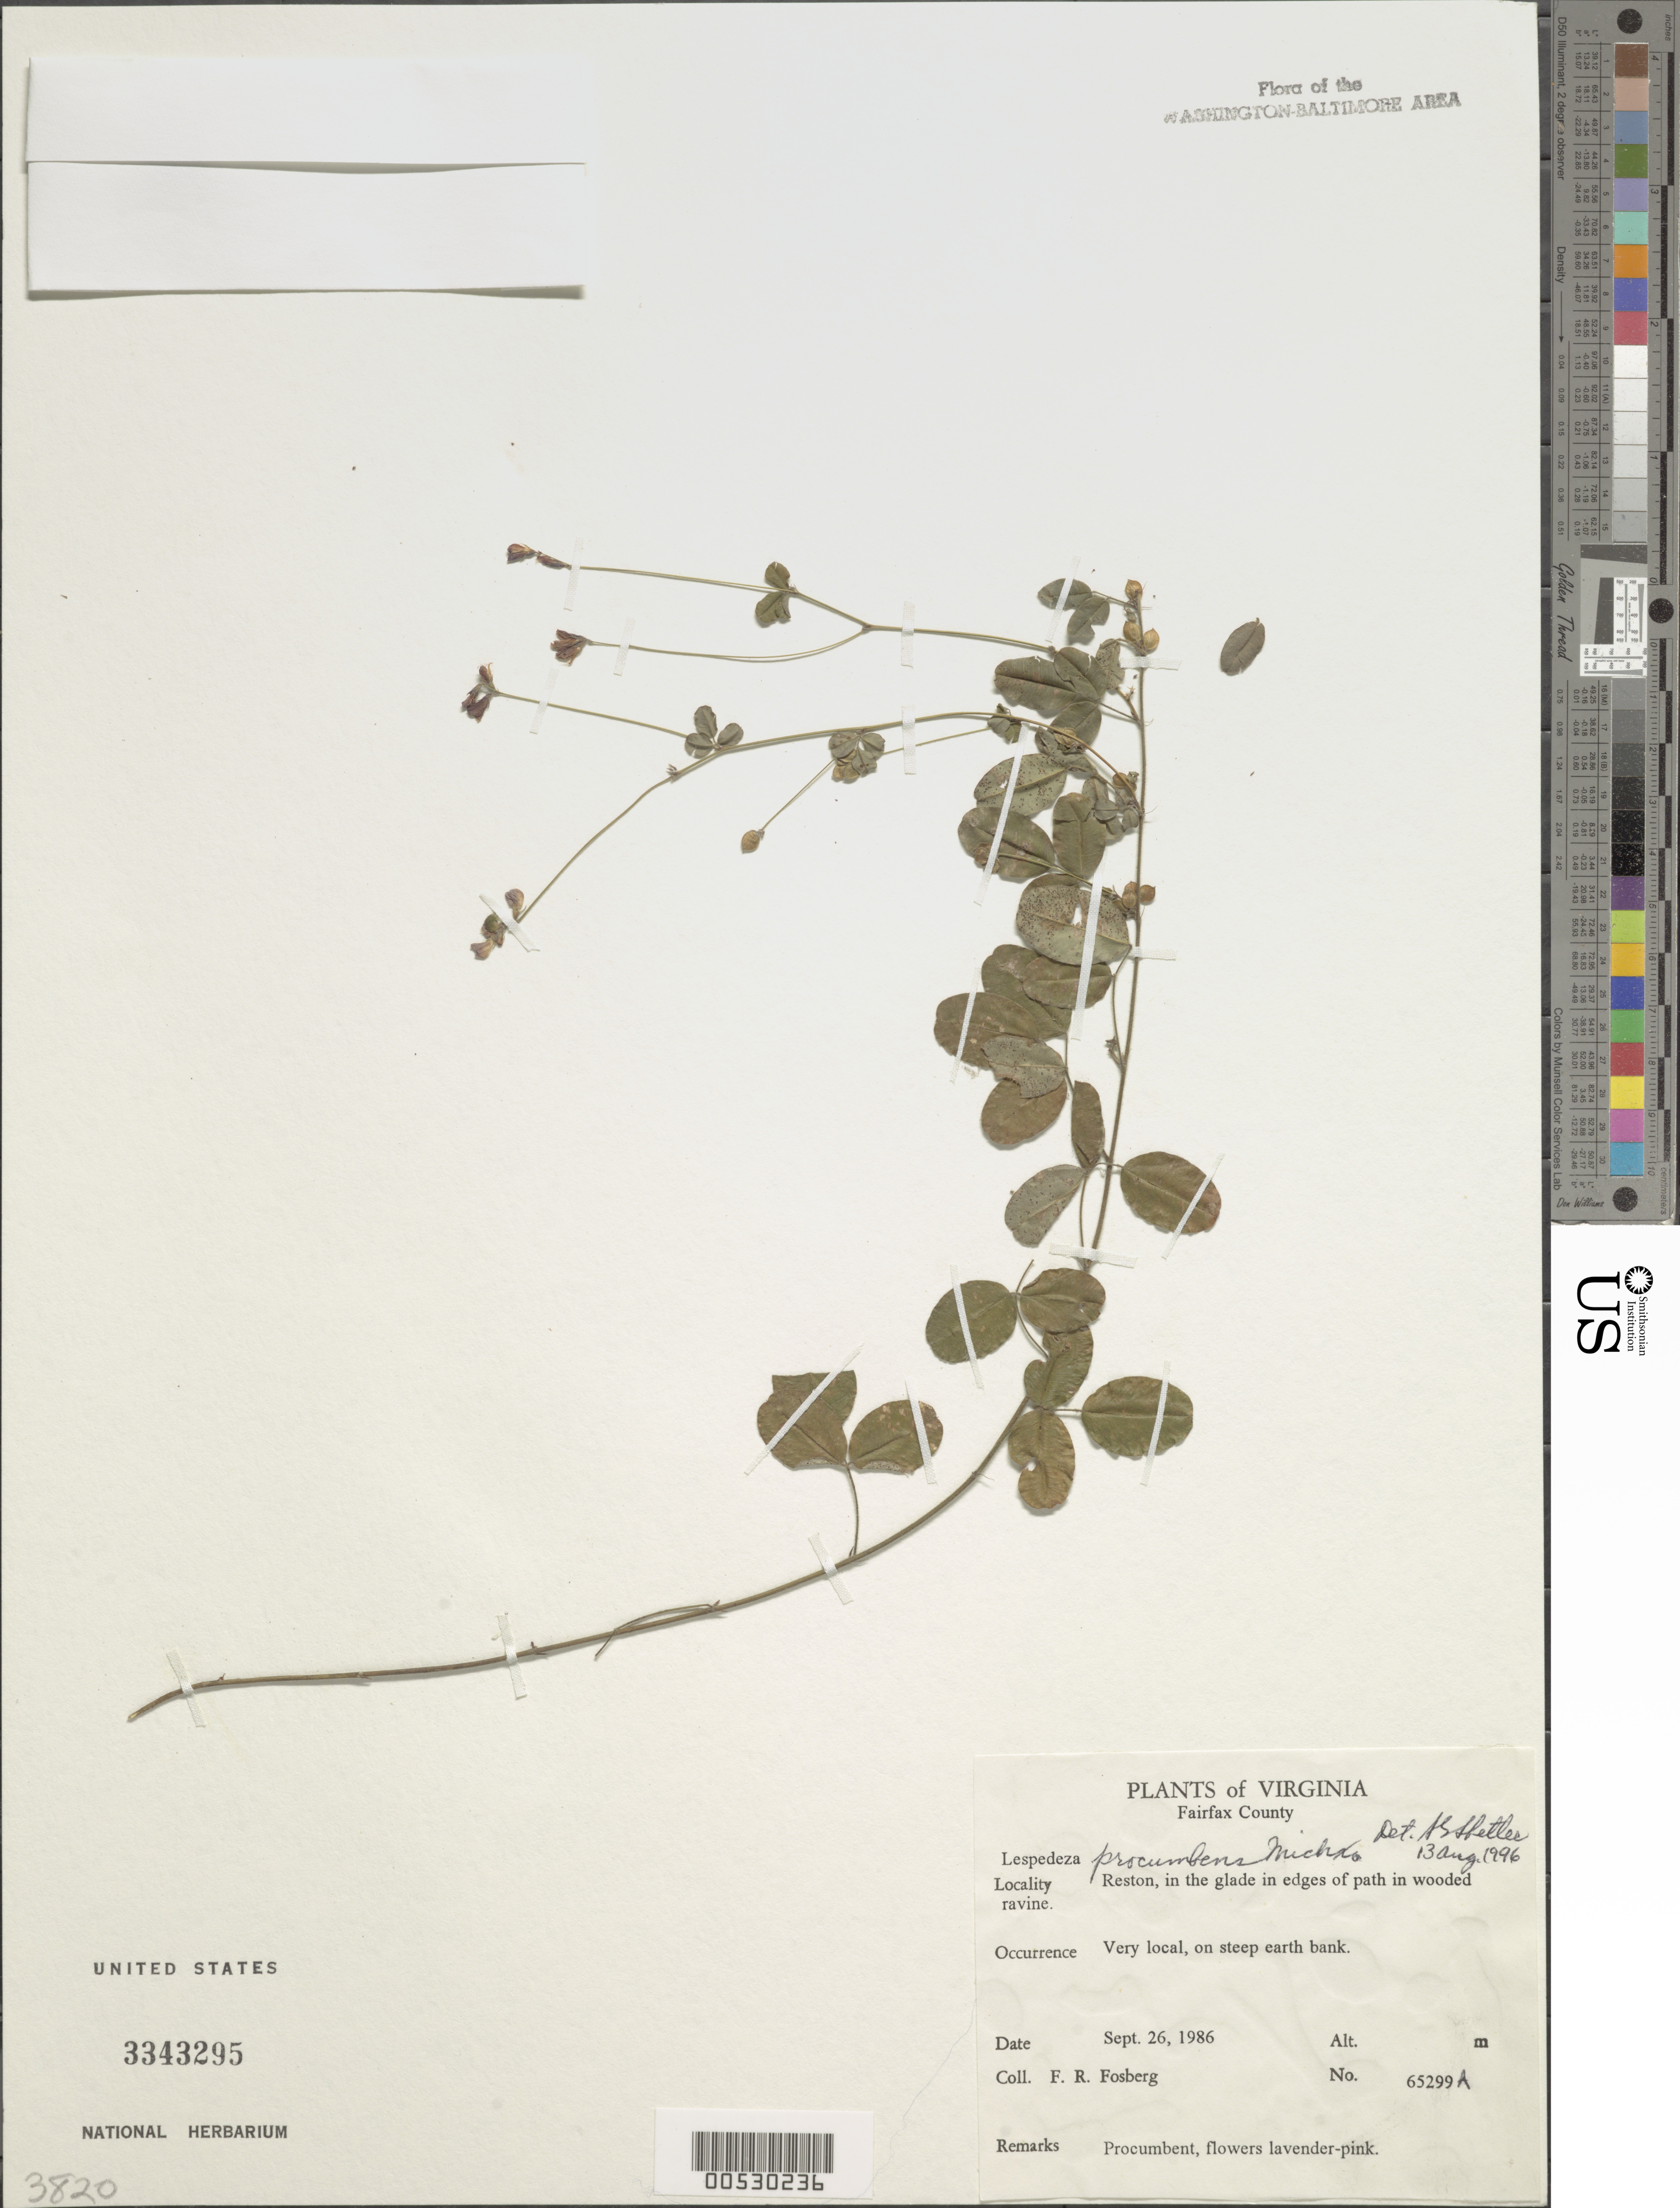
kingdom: Plantae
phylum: Tracheophyta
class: Magnoliopsida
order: Fabales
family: Fabaceae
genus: Lespedeza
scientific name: Lespedeza procumbens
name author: Michx.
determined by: Shetler, Stanwyn G., (US), NMNH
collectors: F. R. Fosberg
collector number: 65299A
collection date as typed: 26 Sep 1986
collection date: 1986-09-26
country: United States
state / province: Virginia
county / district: Fairfax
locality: Reston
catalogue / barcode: US 3343295